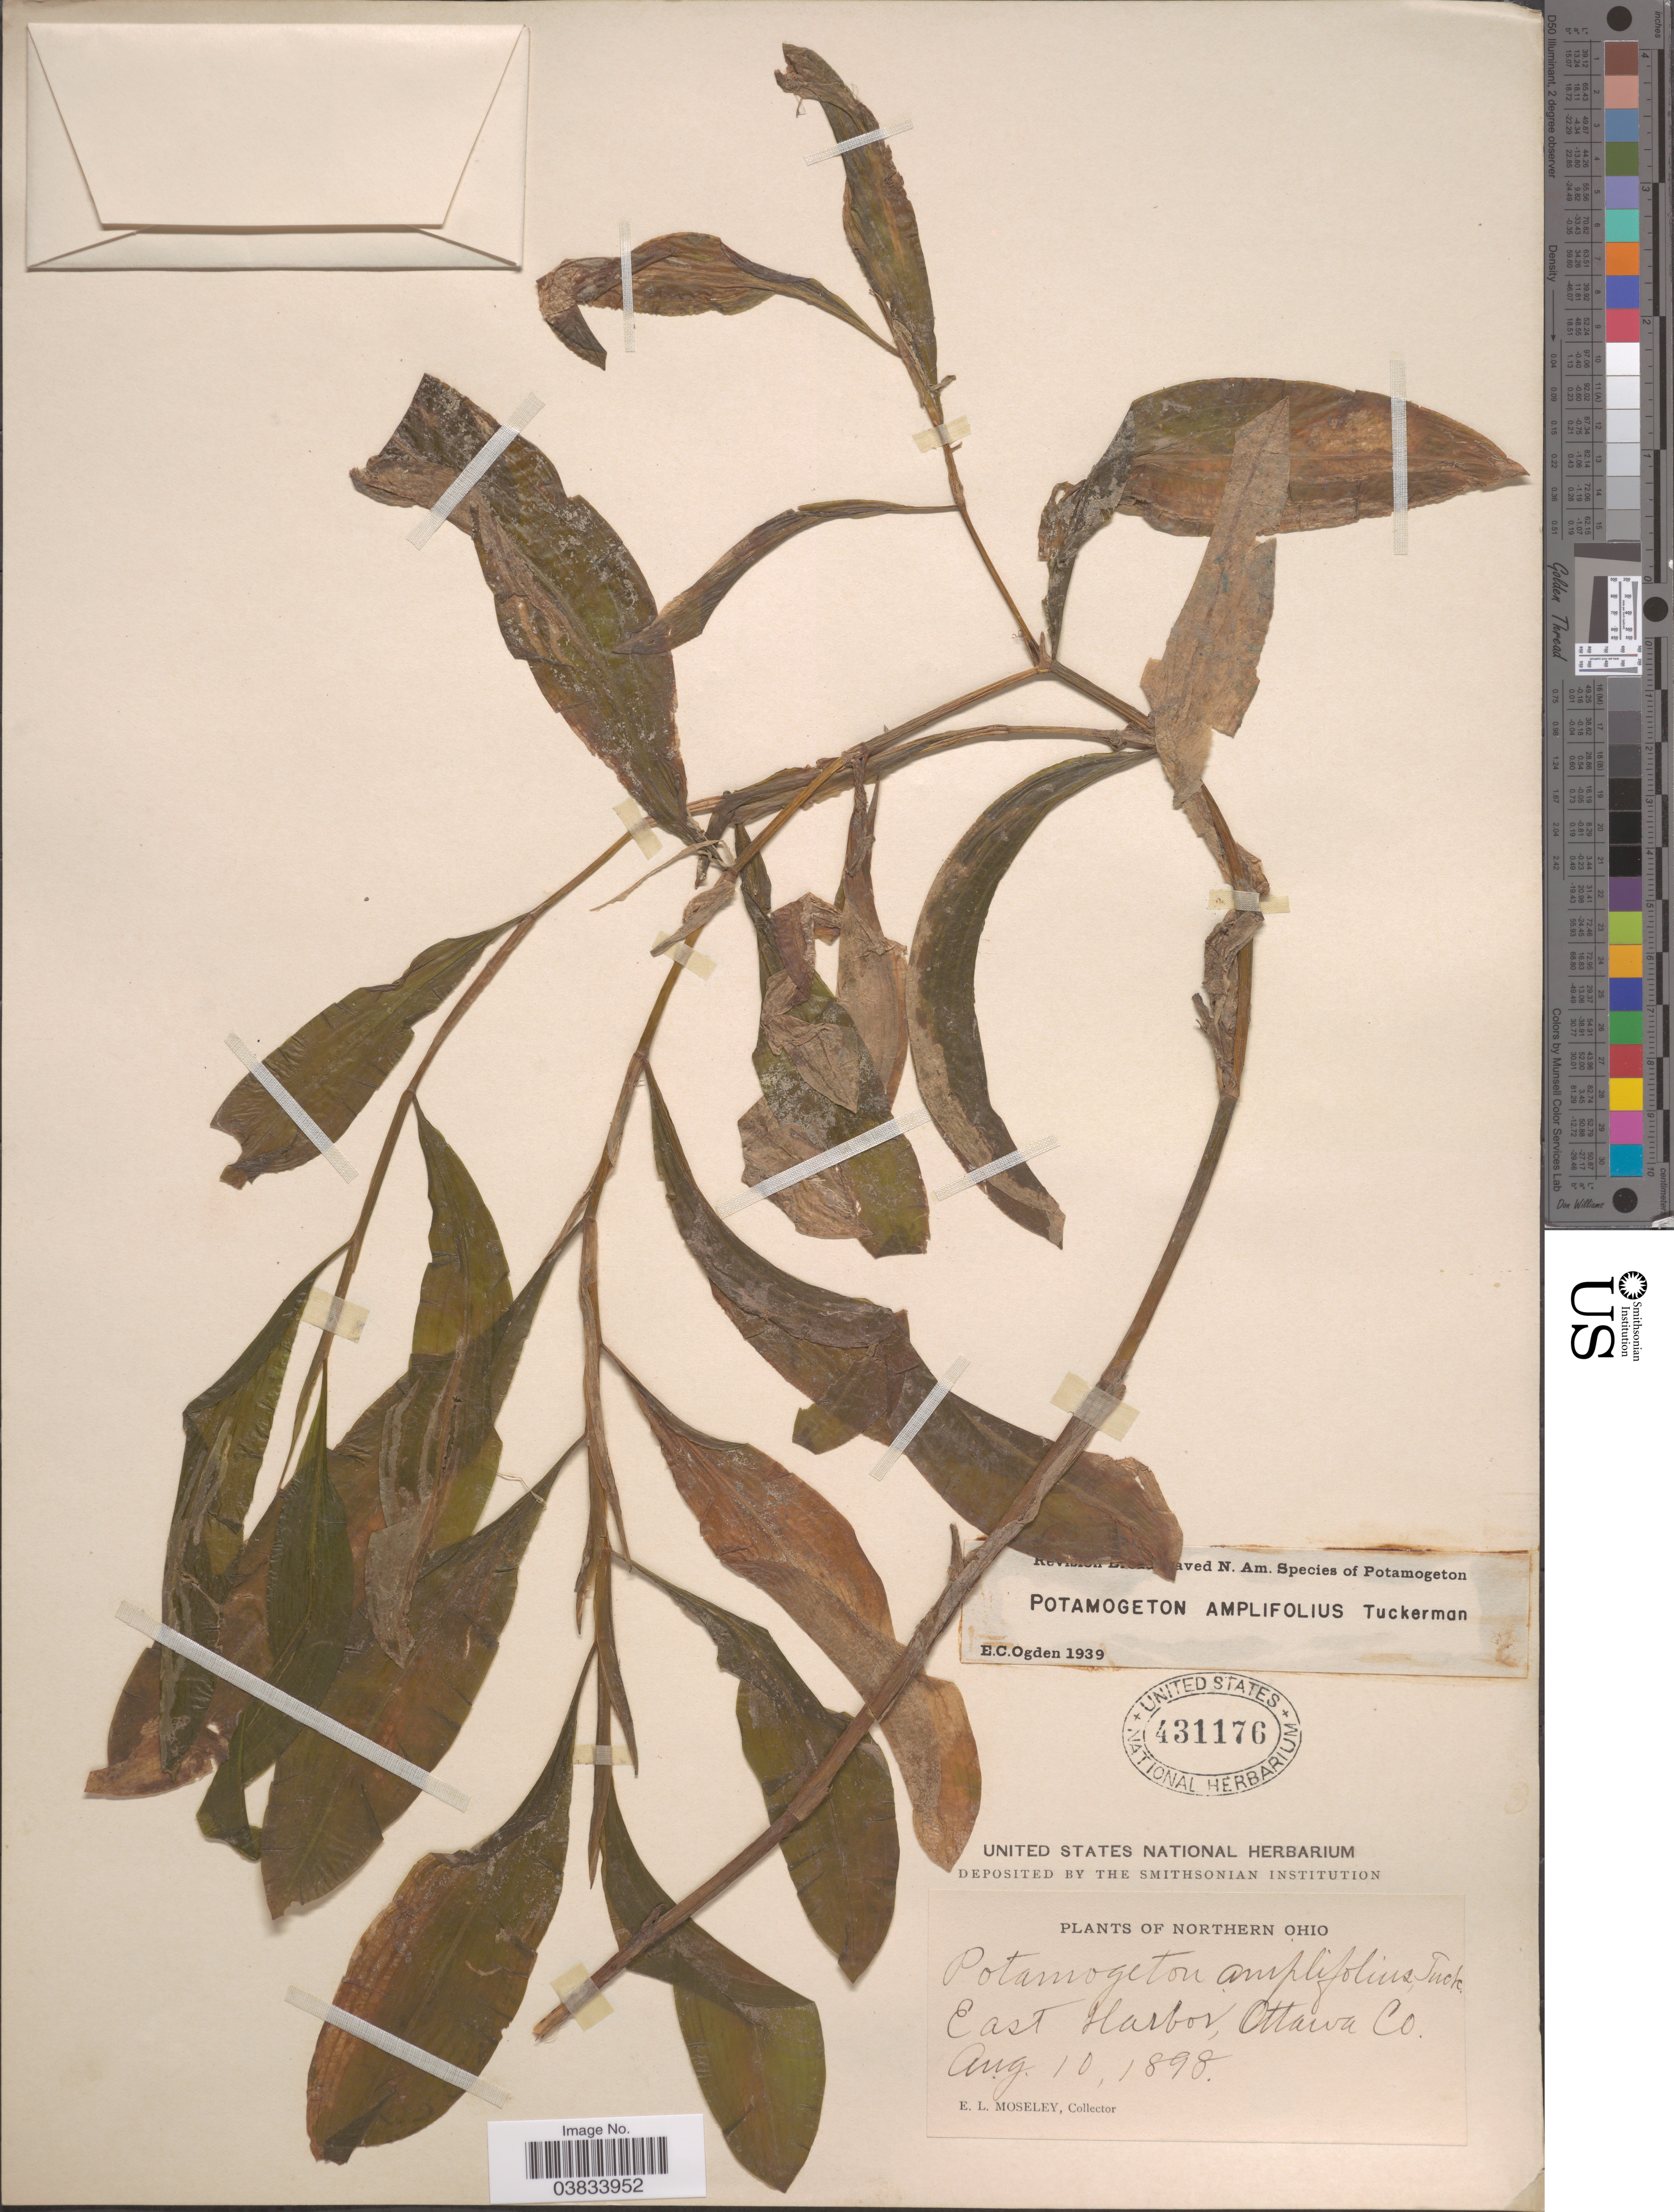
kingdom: Plantae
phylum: Tracheophyta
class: Liliopsida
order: Alismatales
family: Potamogetonaceae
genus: Potamogeton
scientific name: Potamogeton amplifolius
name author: Tuckerm.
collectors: E. Moseley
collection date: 1898-08-10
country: United States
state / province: Ohio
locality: Northern Ohio. East Harbor, Ottawa Co.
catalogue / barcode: US 431176